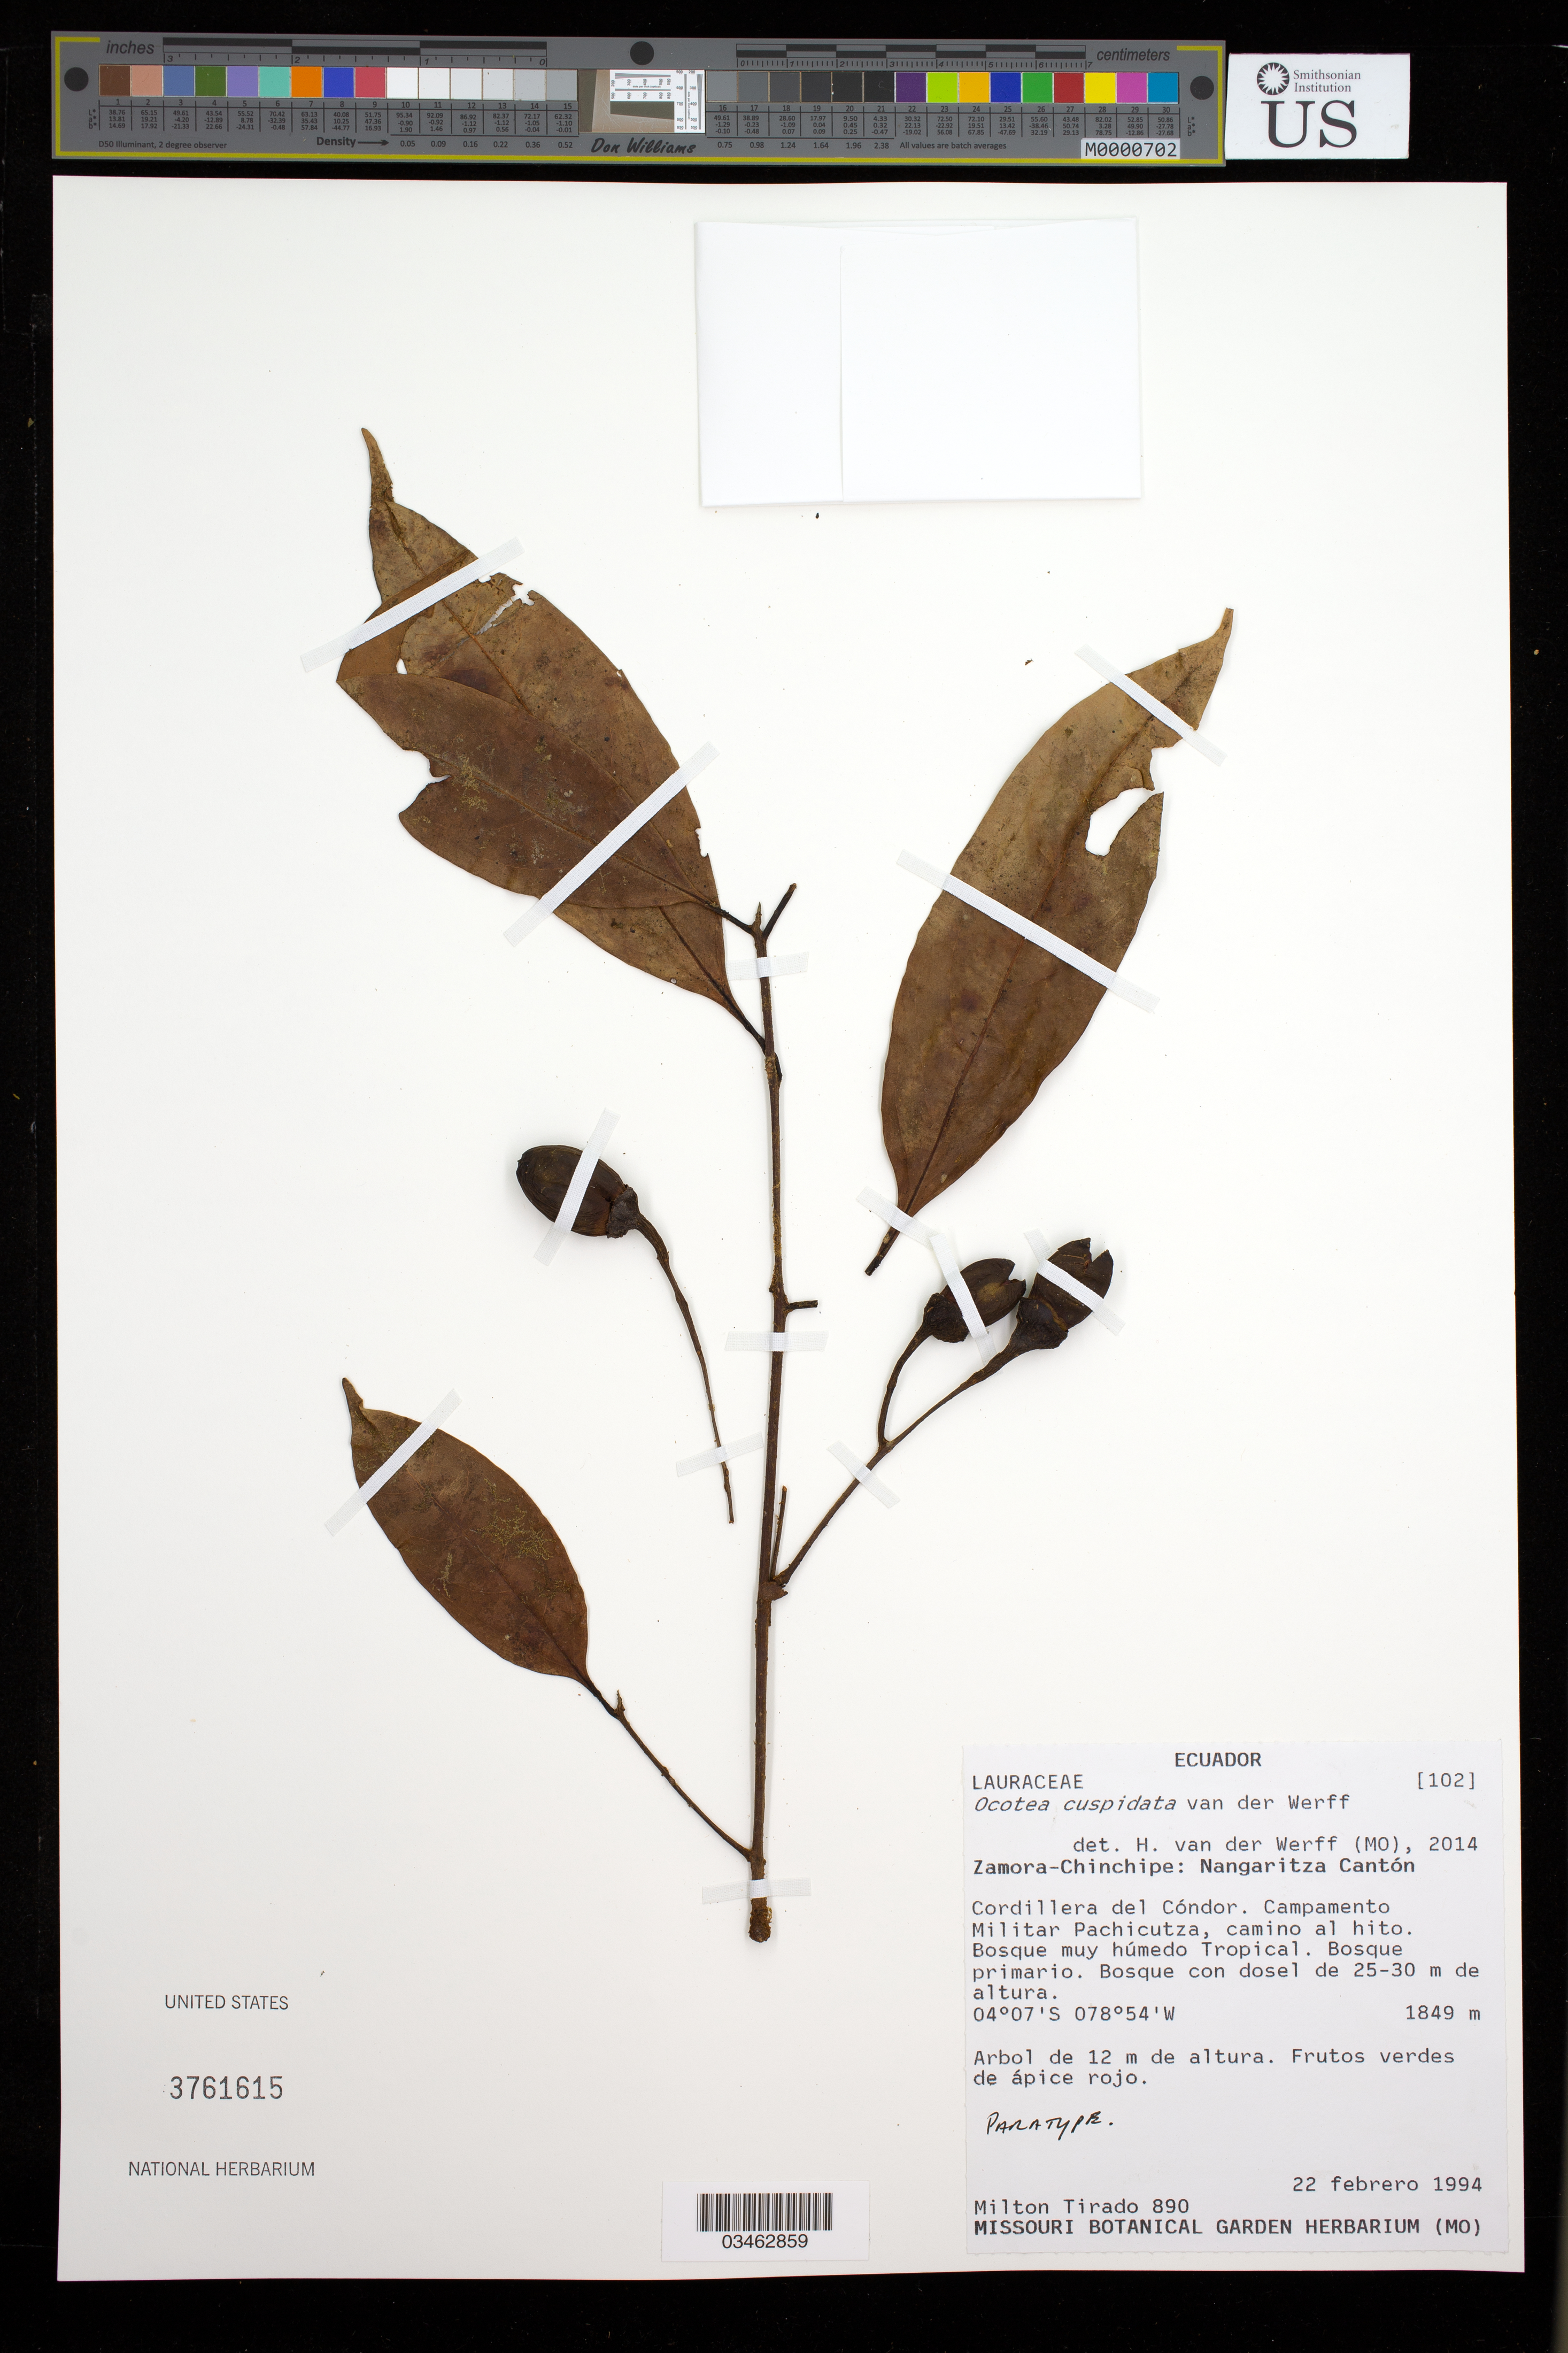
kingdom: Plantae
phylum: Tracheophyta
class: Magnoliopsida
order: Laurales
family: Lauraceae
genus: Ocotea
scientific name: Ocotea cuspidata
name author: van der Werff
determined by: van der Werff, H. H.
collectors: M. Tirado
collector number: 890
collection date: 1994-02-22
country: Ecuador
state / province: Zamora-Chinchipe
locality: Nangaritza. Cordillera del Cóndor. Campamento Militar Pachicutza, camino al hito.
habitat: Bosque muy humedo Tropical. Bosque primario. Bosque con dosel de 25-30 m de altura.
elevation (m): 1849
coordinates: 4 07 S, 78 54 W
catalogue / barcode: US 3761615